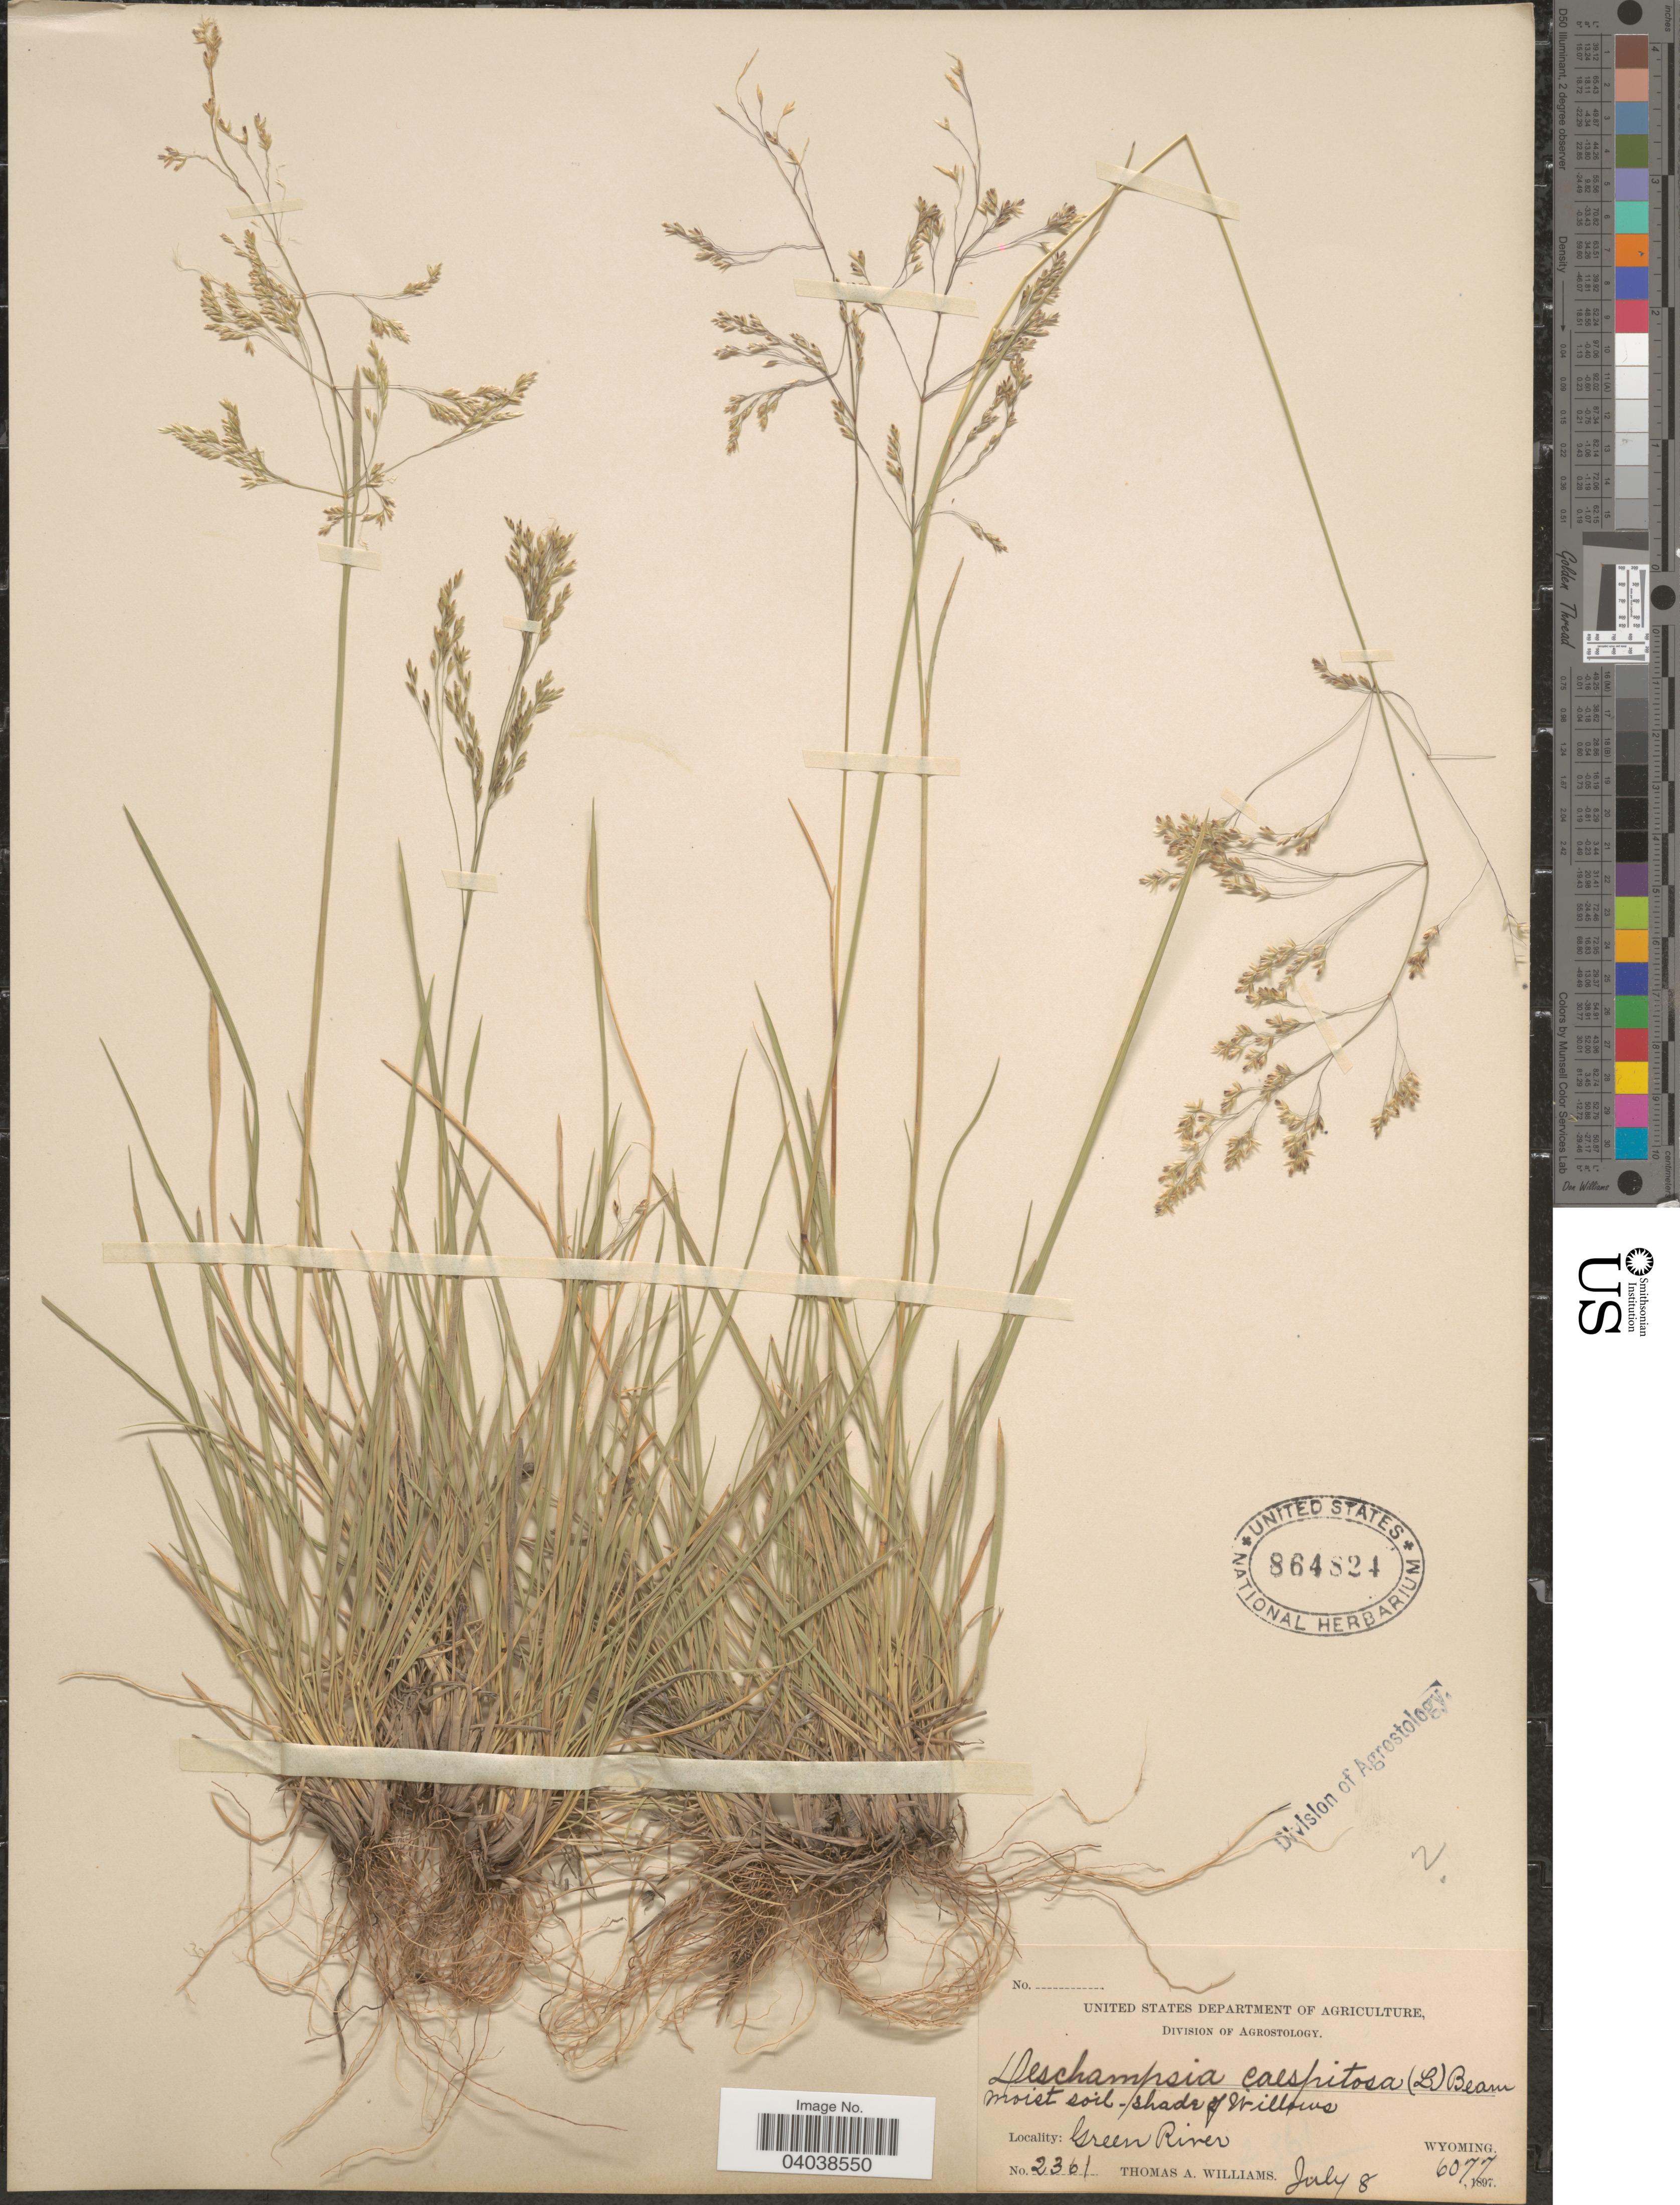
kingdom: Plantae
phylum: Tracheophyta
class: Liliopsida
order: Poales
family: Poaceae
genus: Deschampsia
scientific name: Deschampsia cespitosa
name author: (L.) P. Beauv.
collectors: T. A. Williams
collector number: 2361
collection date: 1897-07-08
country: United States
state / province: Wyoming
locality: Green River.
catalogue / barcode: US 864824